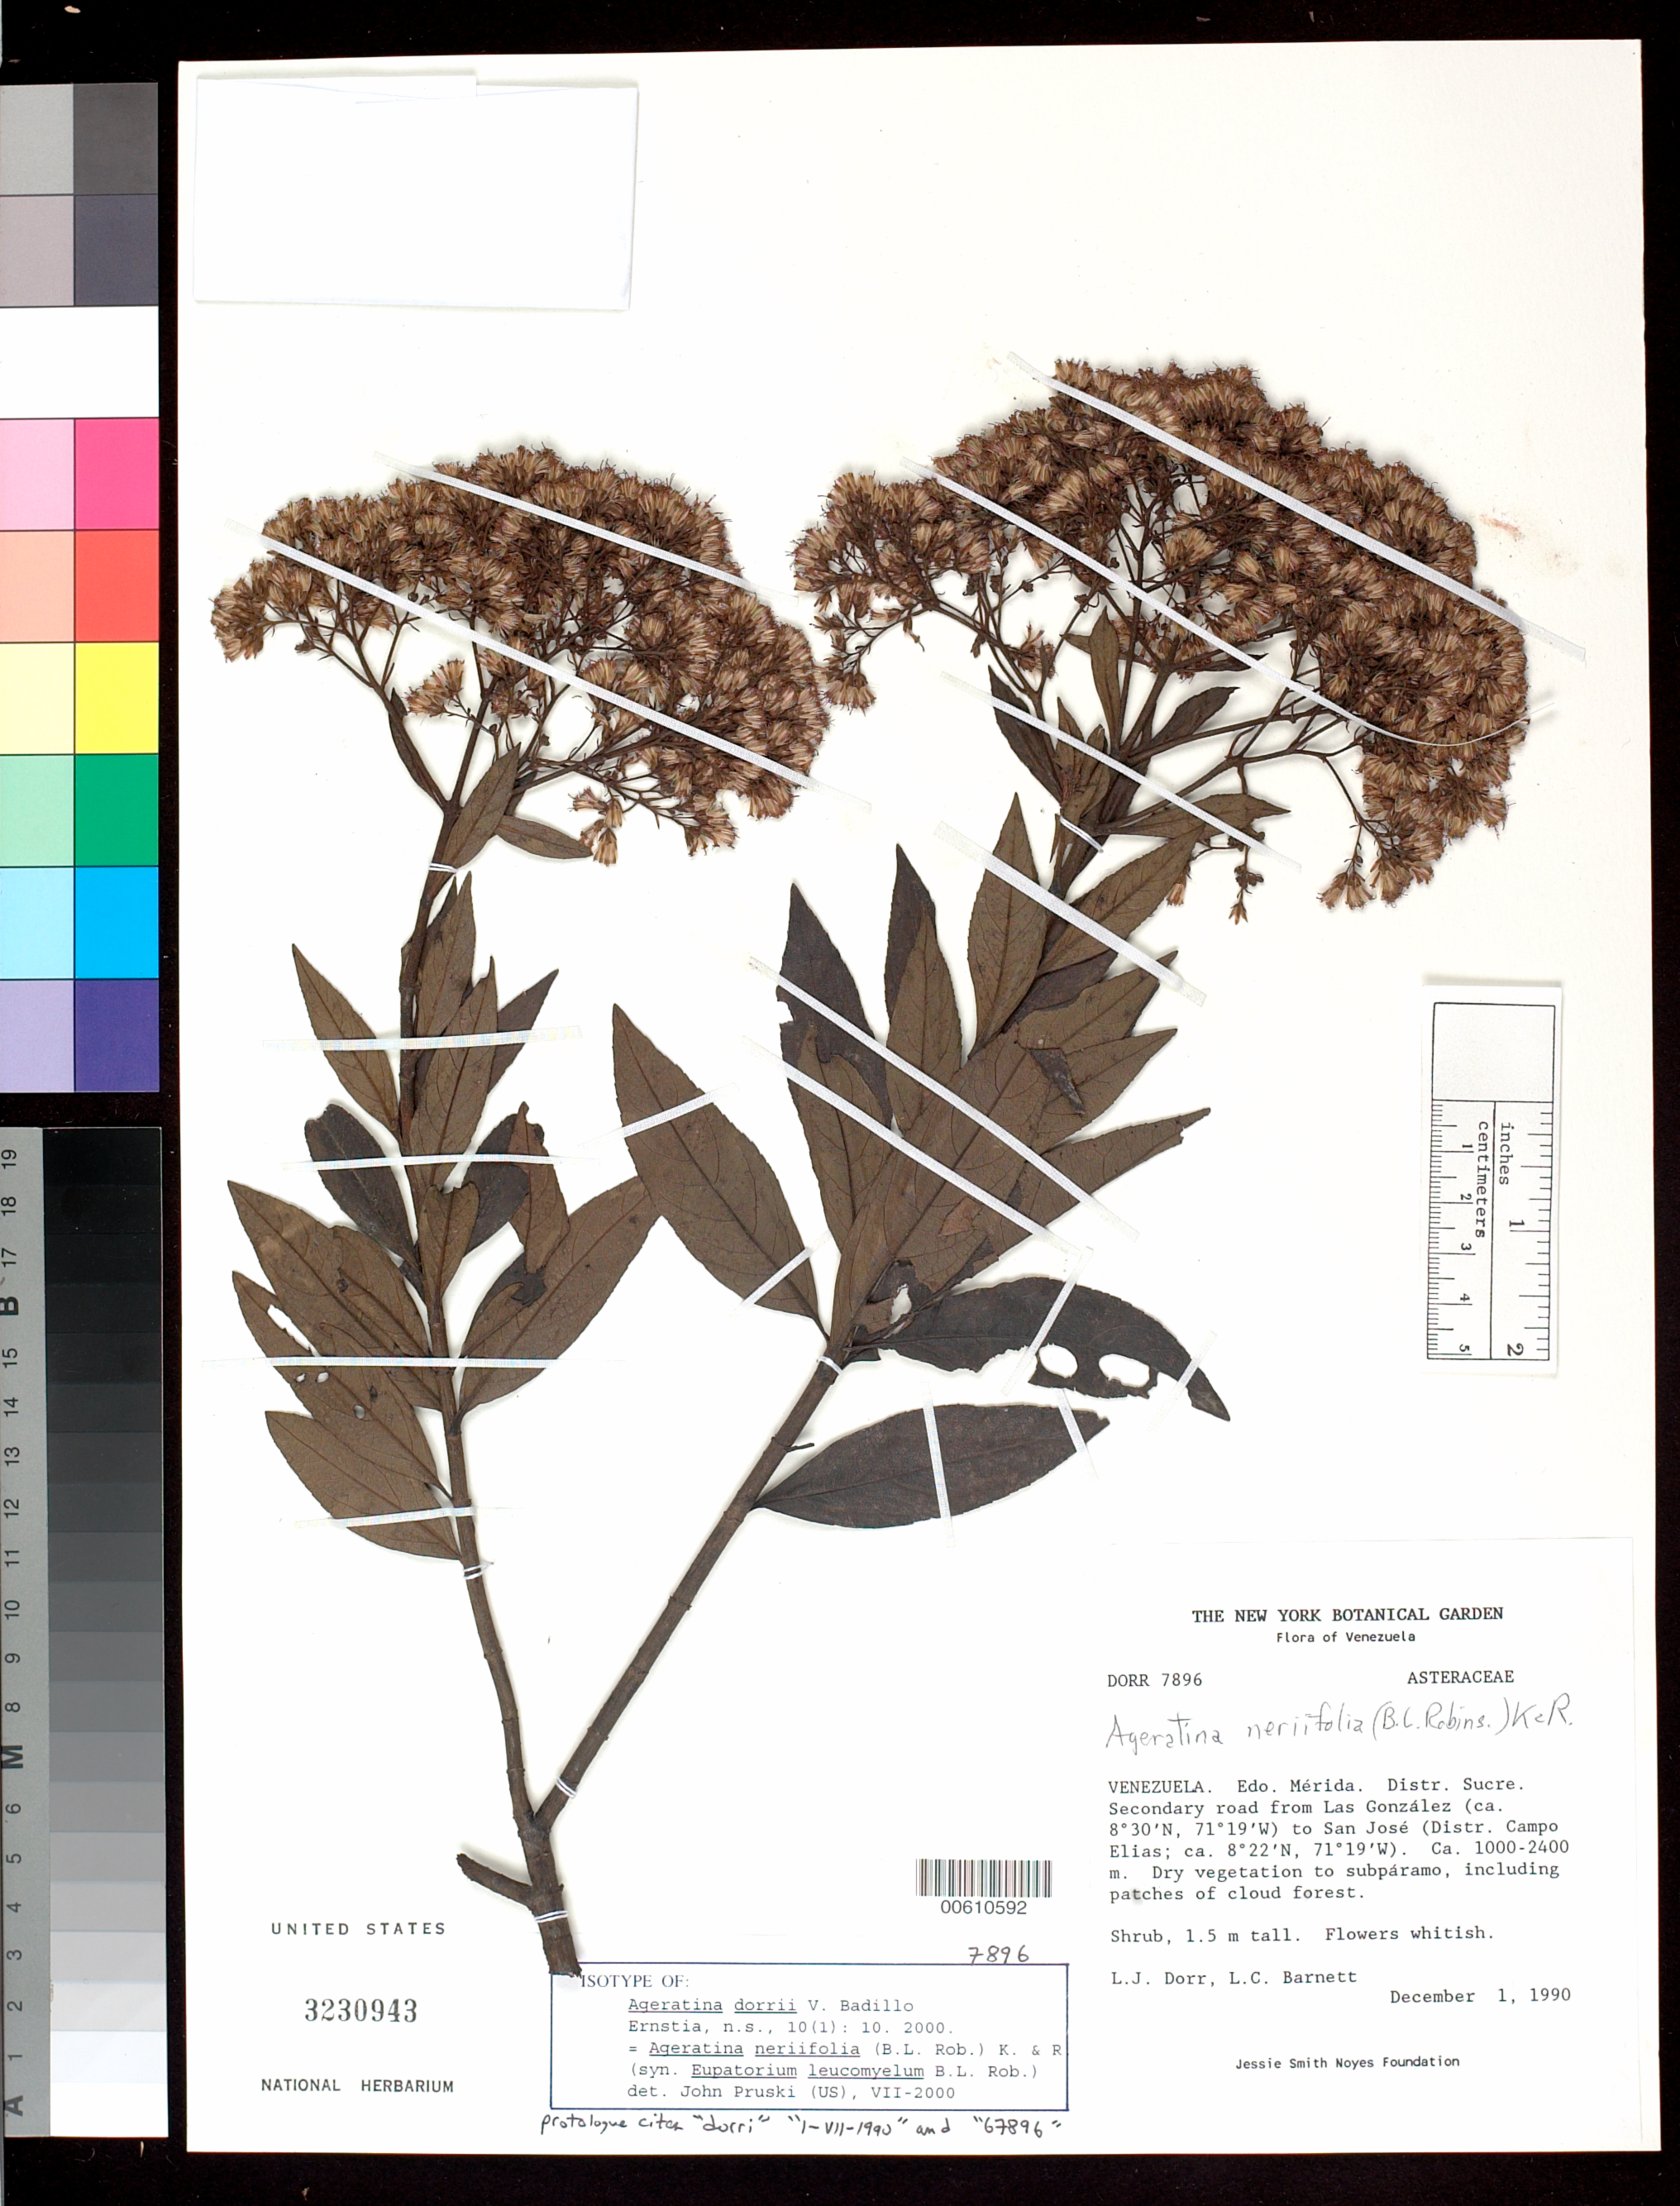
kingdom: Plantae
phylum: Tracheophyta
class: Magnoliopsida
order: Asterales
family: Asteraceae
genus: Ageratina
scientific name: Ageratina dorrii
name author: V.M. Badillo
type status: Isotype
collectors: L. J. Dorr & L. C. Barnett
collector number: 7896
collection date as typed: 01 Dec 1990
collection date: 1990-12-01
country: Venezuela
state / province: Mérida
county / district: Campo Elías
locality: Secondary road from Las Gonzáles to San José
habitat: Dry vegetation to subpáramo, including patches of cloud forest.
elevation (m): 1000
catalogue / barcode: US 3230943